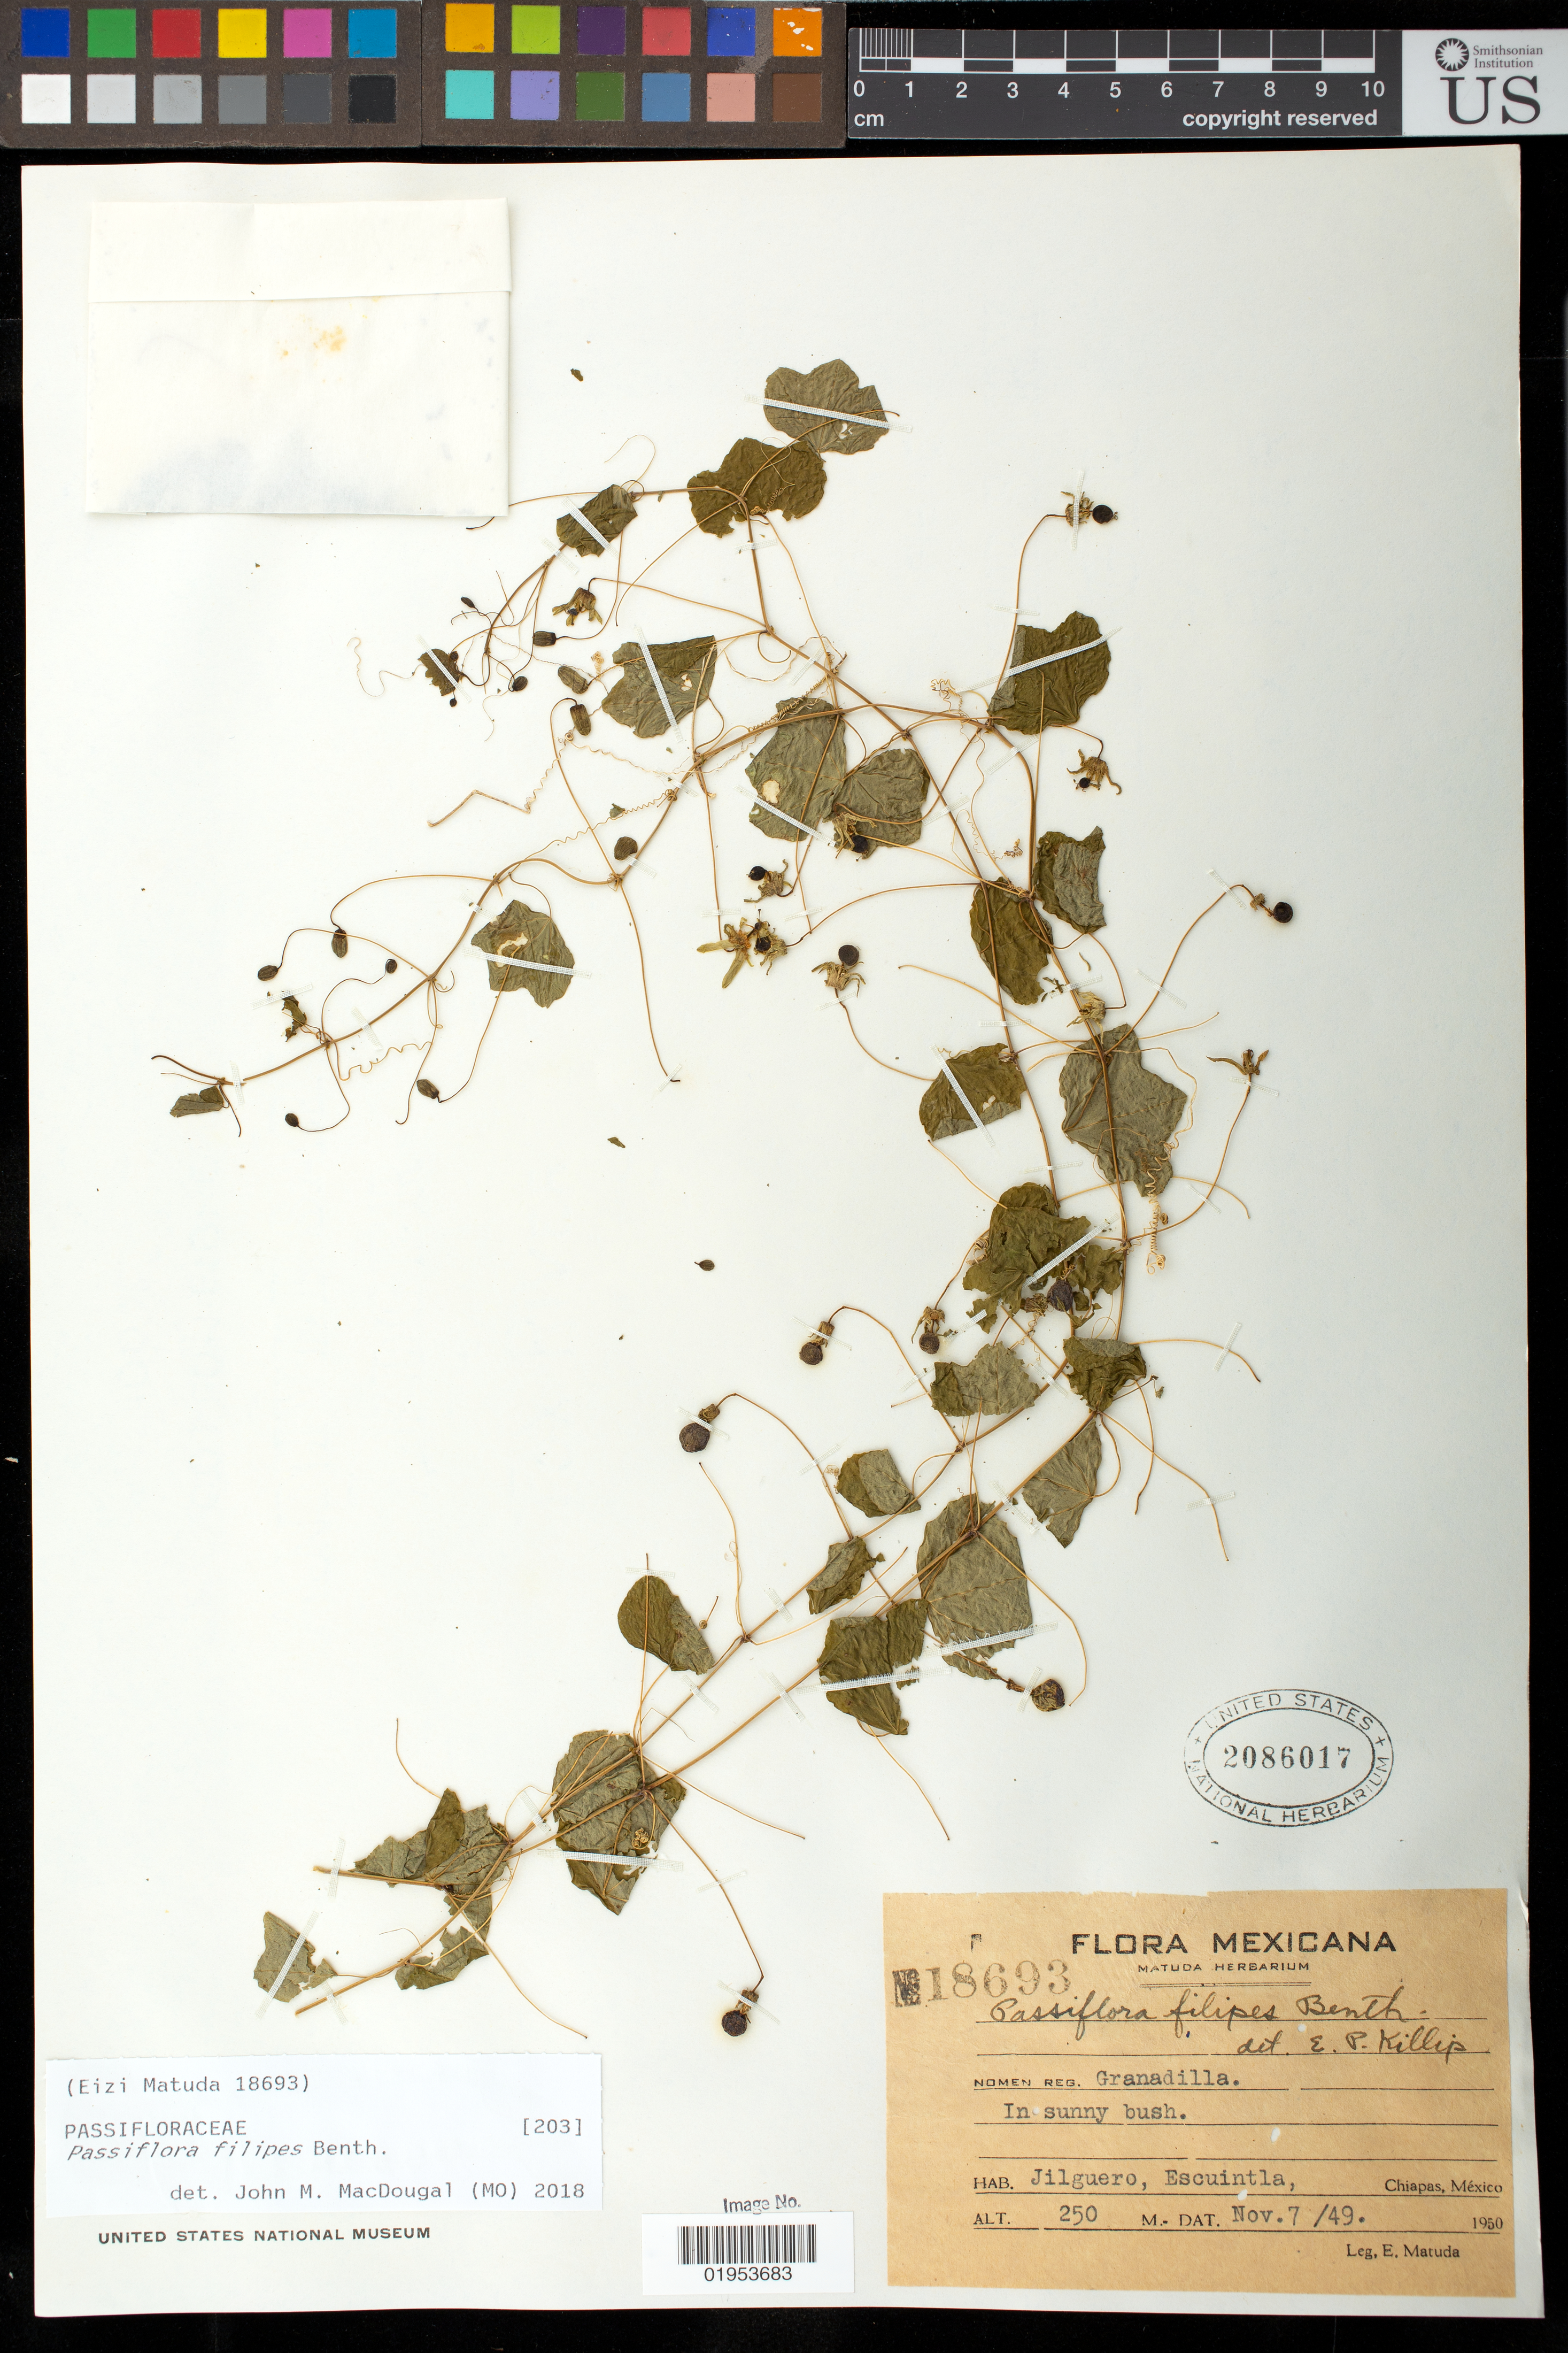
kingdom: Plantae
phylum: Tracheophyta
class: Magnoliopsida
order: Malpighiales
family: Passifloraceae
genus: Passiflora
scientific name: Passiflora filipes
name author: Benth.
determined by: MacDougal, John M.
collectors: E. Matuda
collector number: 18693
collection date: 1949-11-07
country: Mexico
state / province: Chiapas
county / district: Escuintla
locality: Jilguero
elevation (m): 250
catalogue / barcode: US 2086017